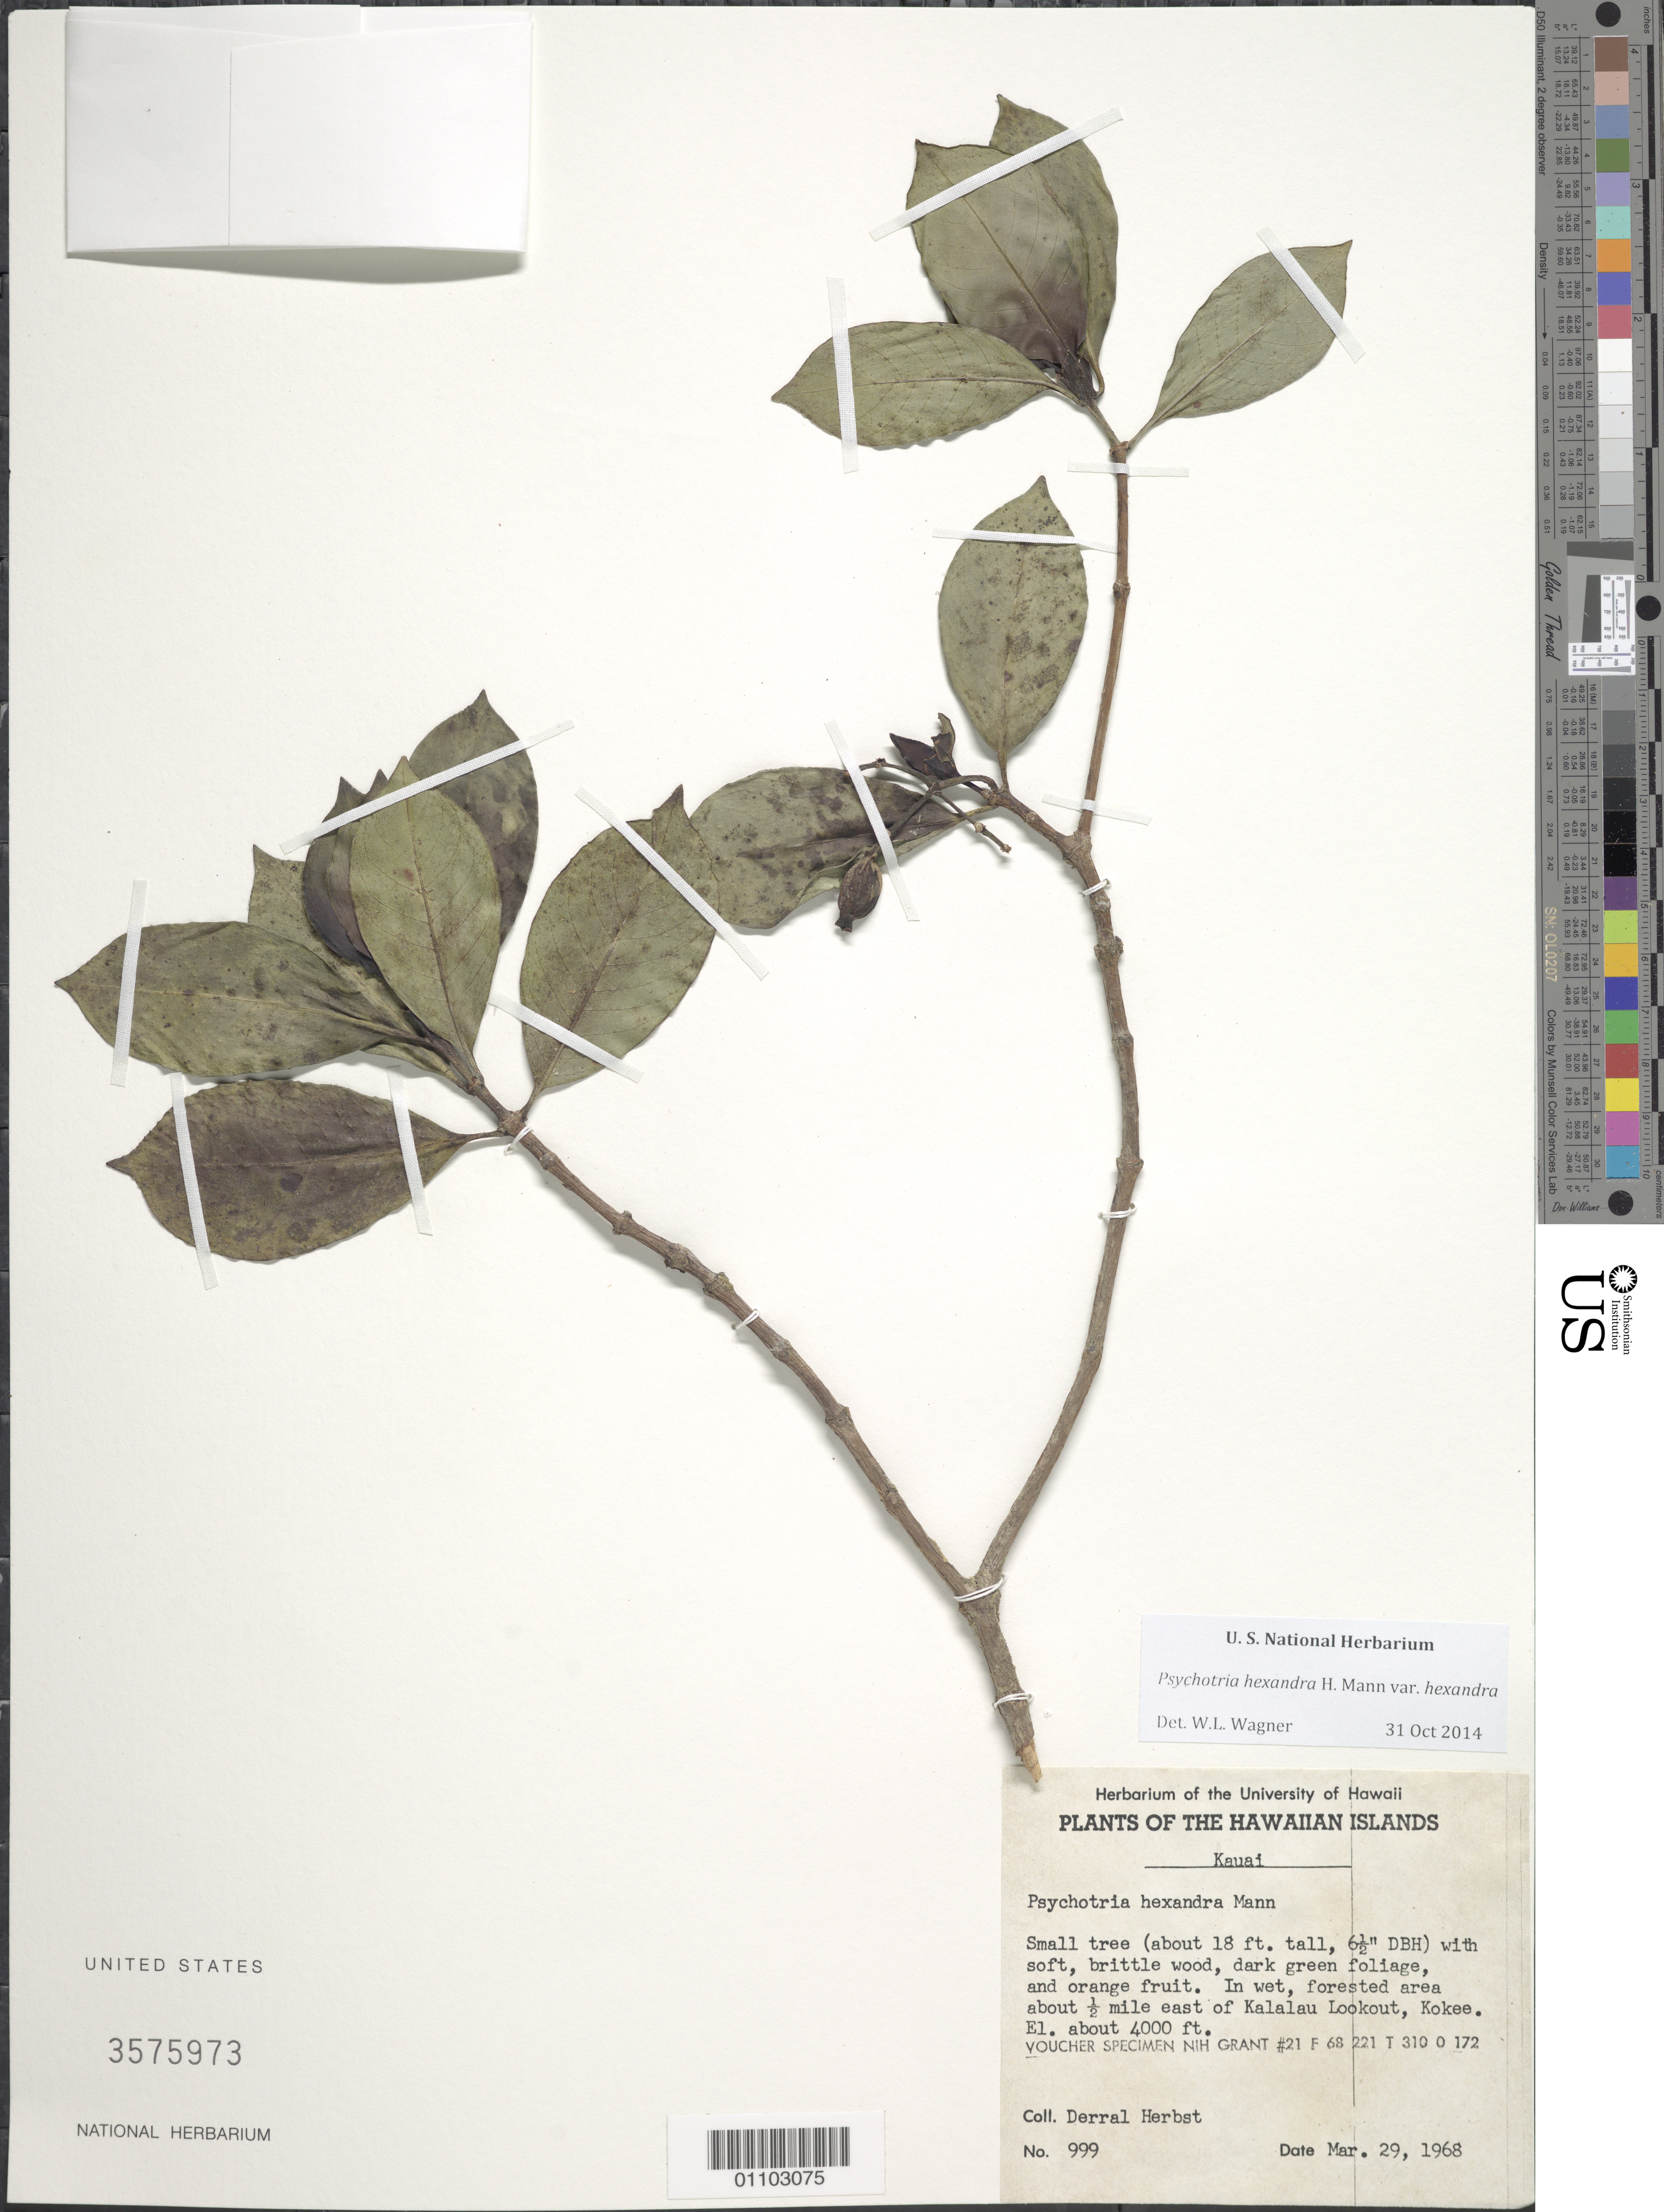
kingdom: Plantae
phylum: Tracheophyta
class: Magnoliopsida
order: Gentianales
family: Rubiaceae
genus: Psychotria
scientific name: Psychotria hexandra var. hexandra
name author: H. Mann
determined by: Wagner, W. L., (BOT), Smithsonian Institution - National Museum of Natural History (UNITED STATES)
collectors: D. R. Herbst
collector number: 999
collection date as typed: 29 Mar 1968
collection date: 1968-03-29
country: United States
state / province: Hawaii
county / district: Kauai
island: Kaua'i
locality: About 1/2 mile east of Kalalau Lookout, Kokee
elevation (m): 1219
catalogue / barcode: US 3575973